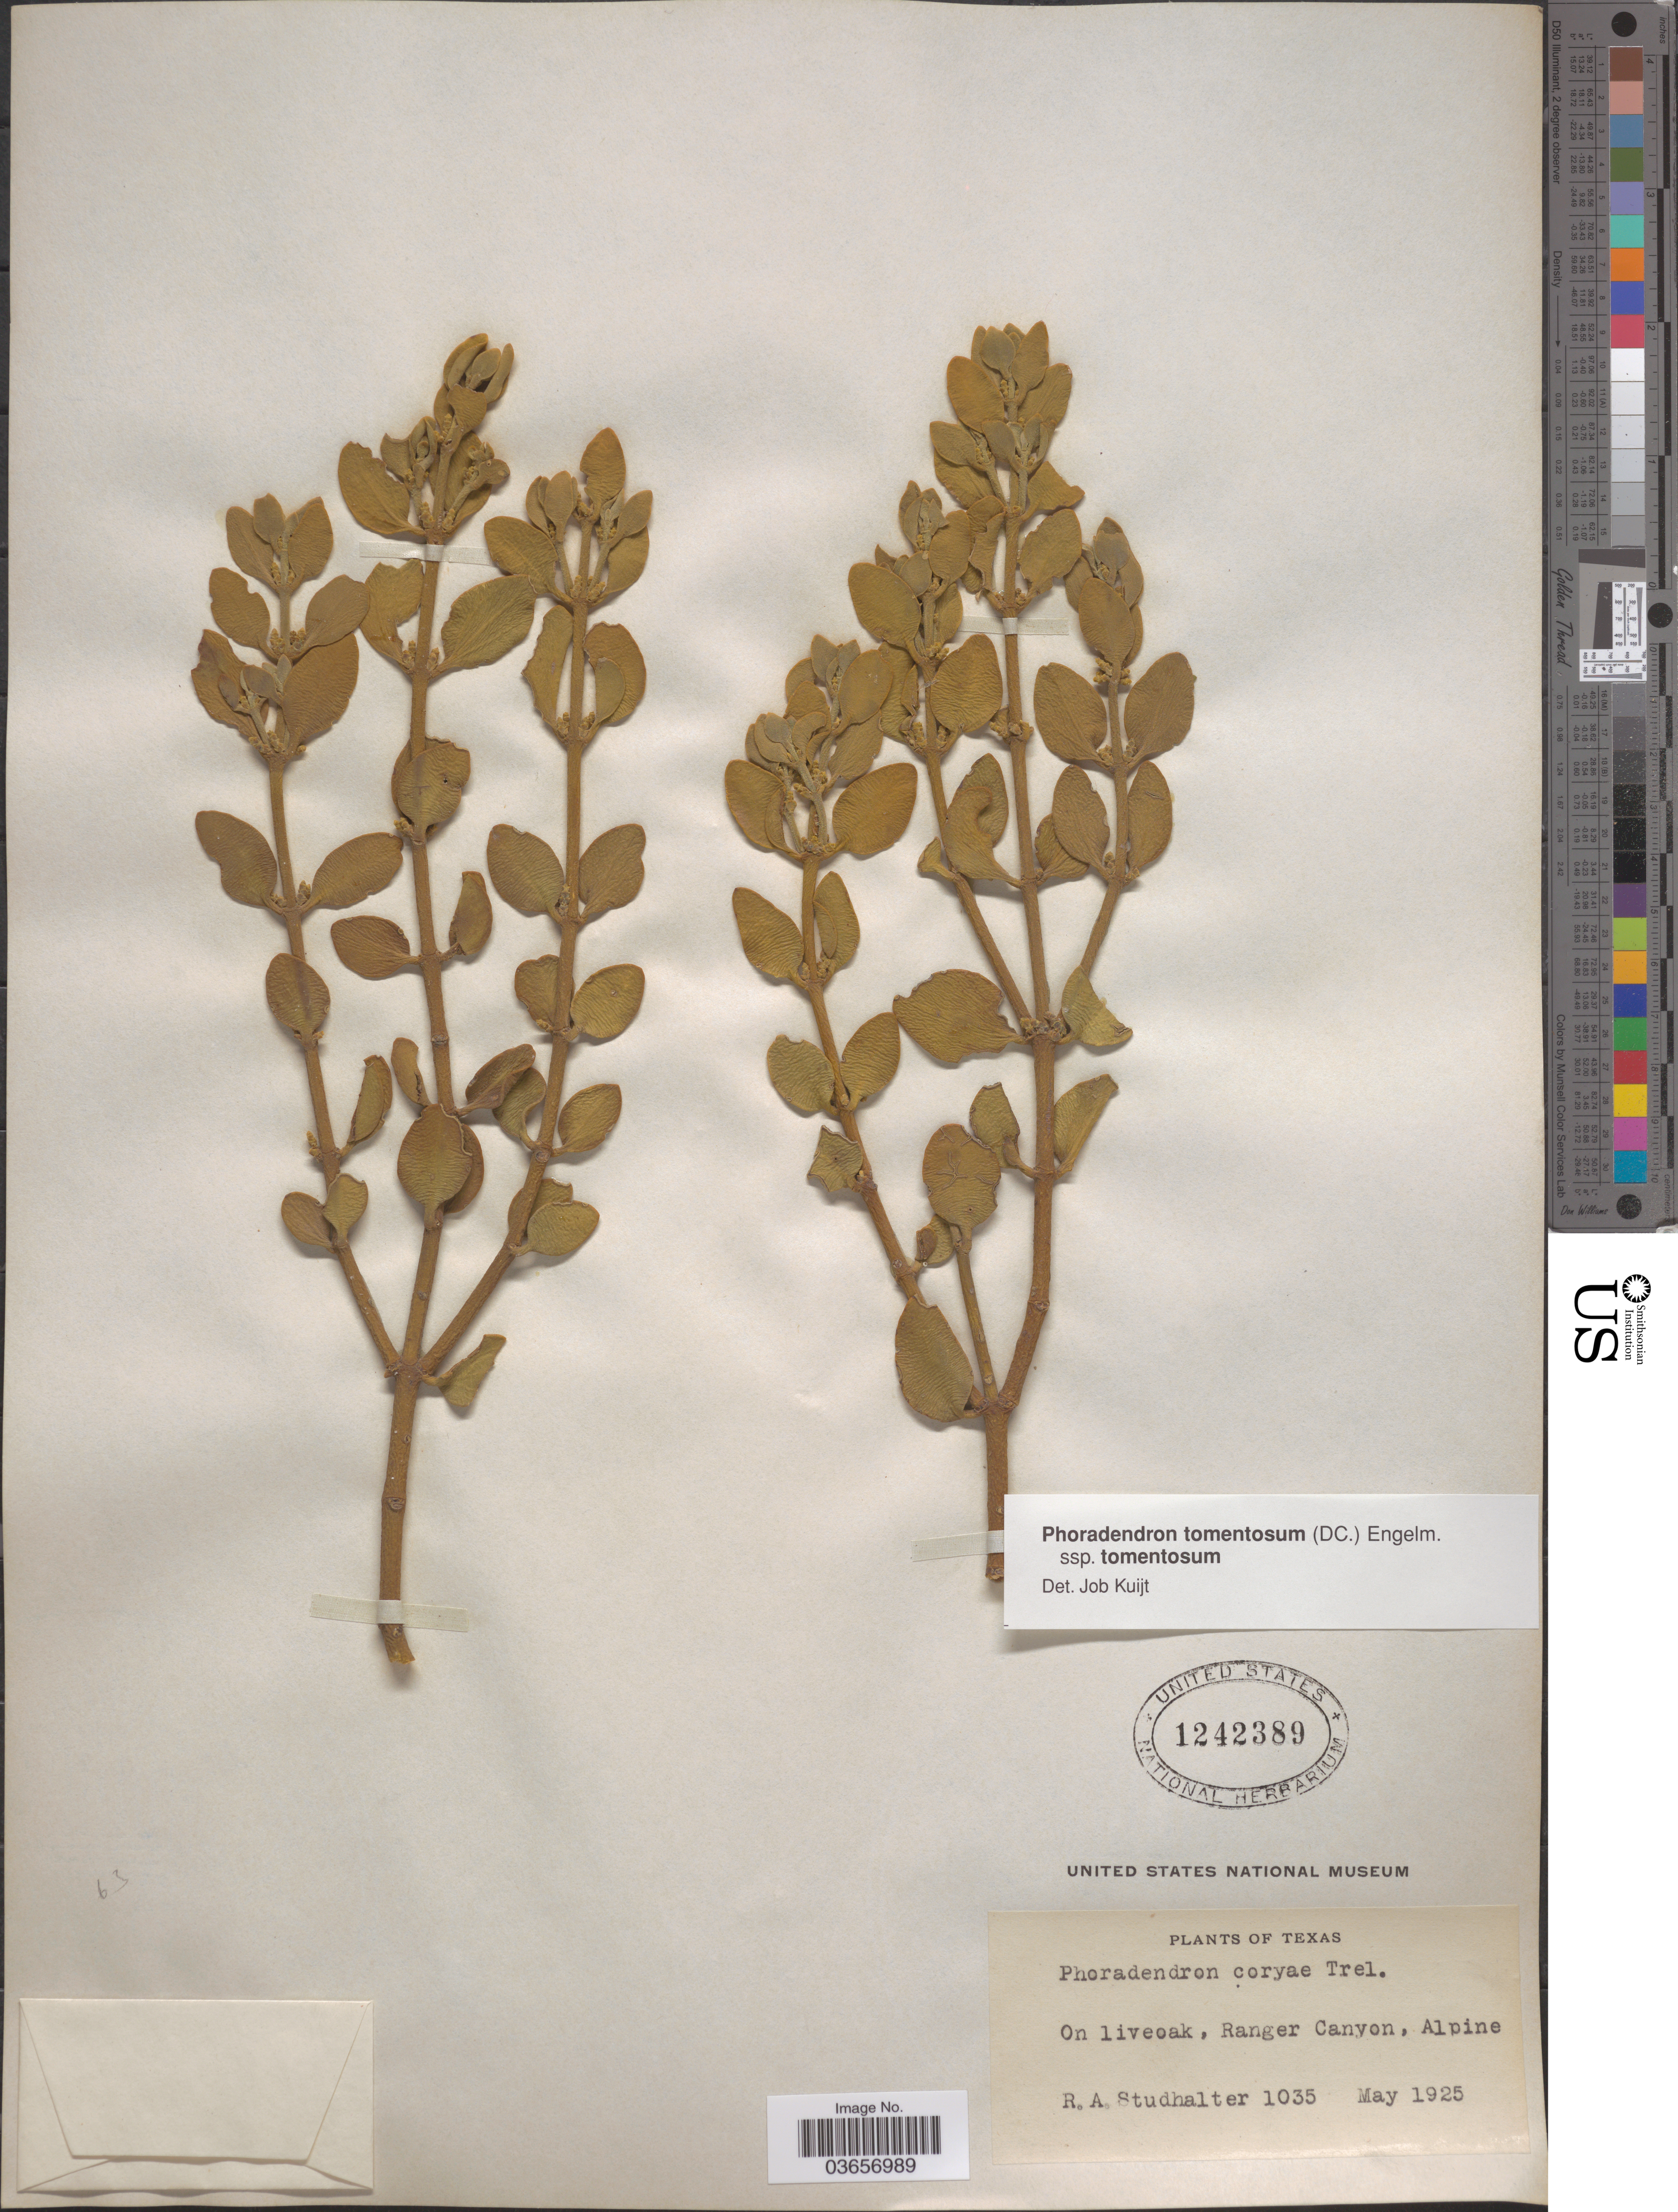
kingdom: Plantae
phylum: Tracheophyta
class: Magnoliopsida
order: Santalales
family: Viscaceae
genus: Phoradendron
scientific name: Phoradendron tomentosum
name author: DC.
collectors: R. Studhalter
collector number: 1035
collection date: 1925-05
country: United States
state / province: Texas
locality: Ranger Canyon, Alpine.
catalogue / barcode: US 1242389